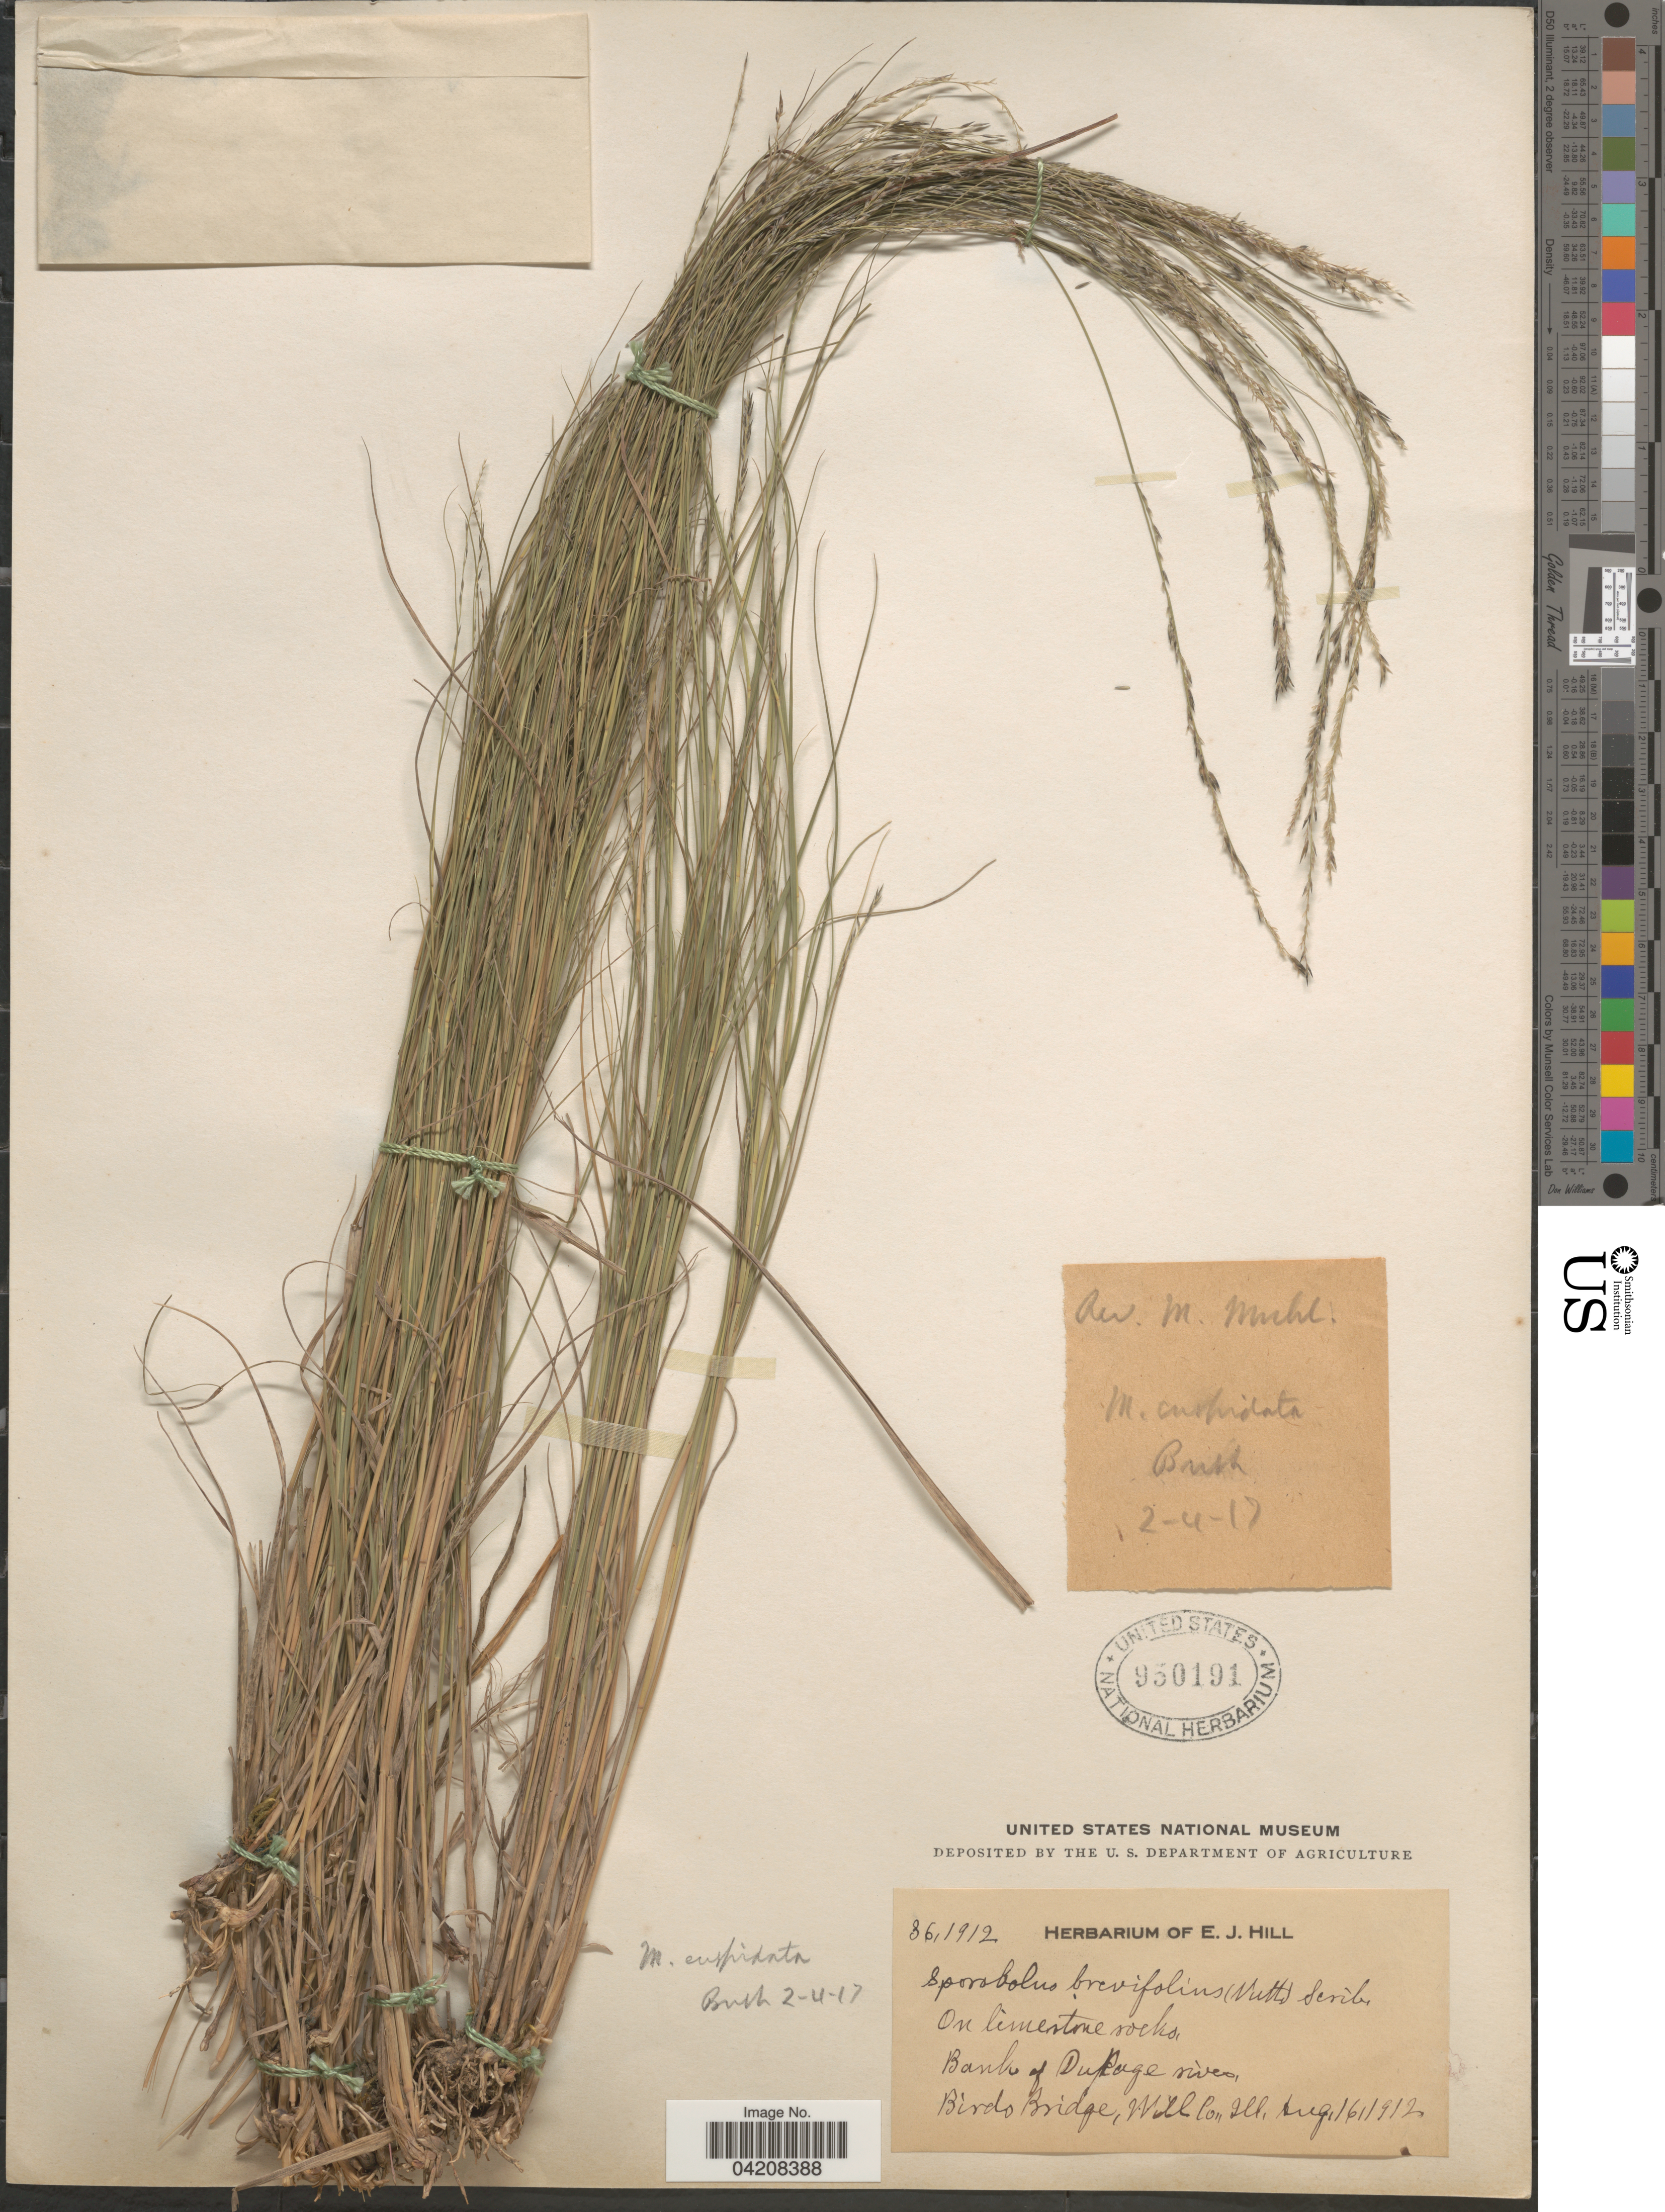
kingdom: Plantae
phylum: Tracheophyta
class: Liliopsida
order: Poales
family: Poaceae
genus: Muhlenbergia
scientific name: Muhlenbergia cuspidata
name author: (Torr. ex Hook.) Rydb.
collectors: E. J. Hill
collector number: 36,1912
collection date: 1912-08-16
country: United States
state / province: Illinois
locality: Bank of DuPage river, Birds Bridge, Will Co.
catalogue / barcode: US 950191